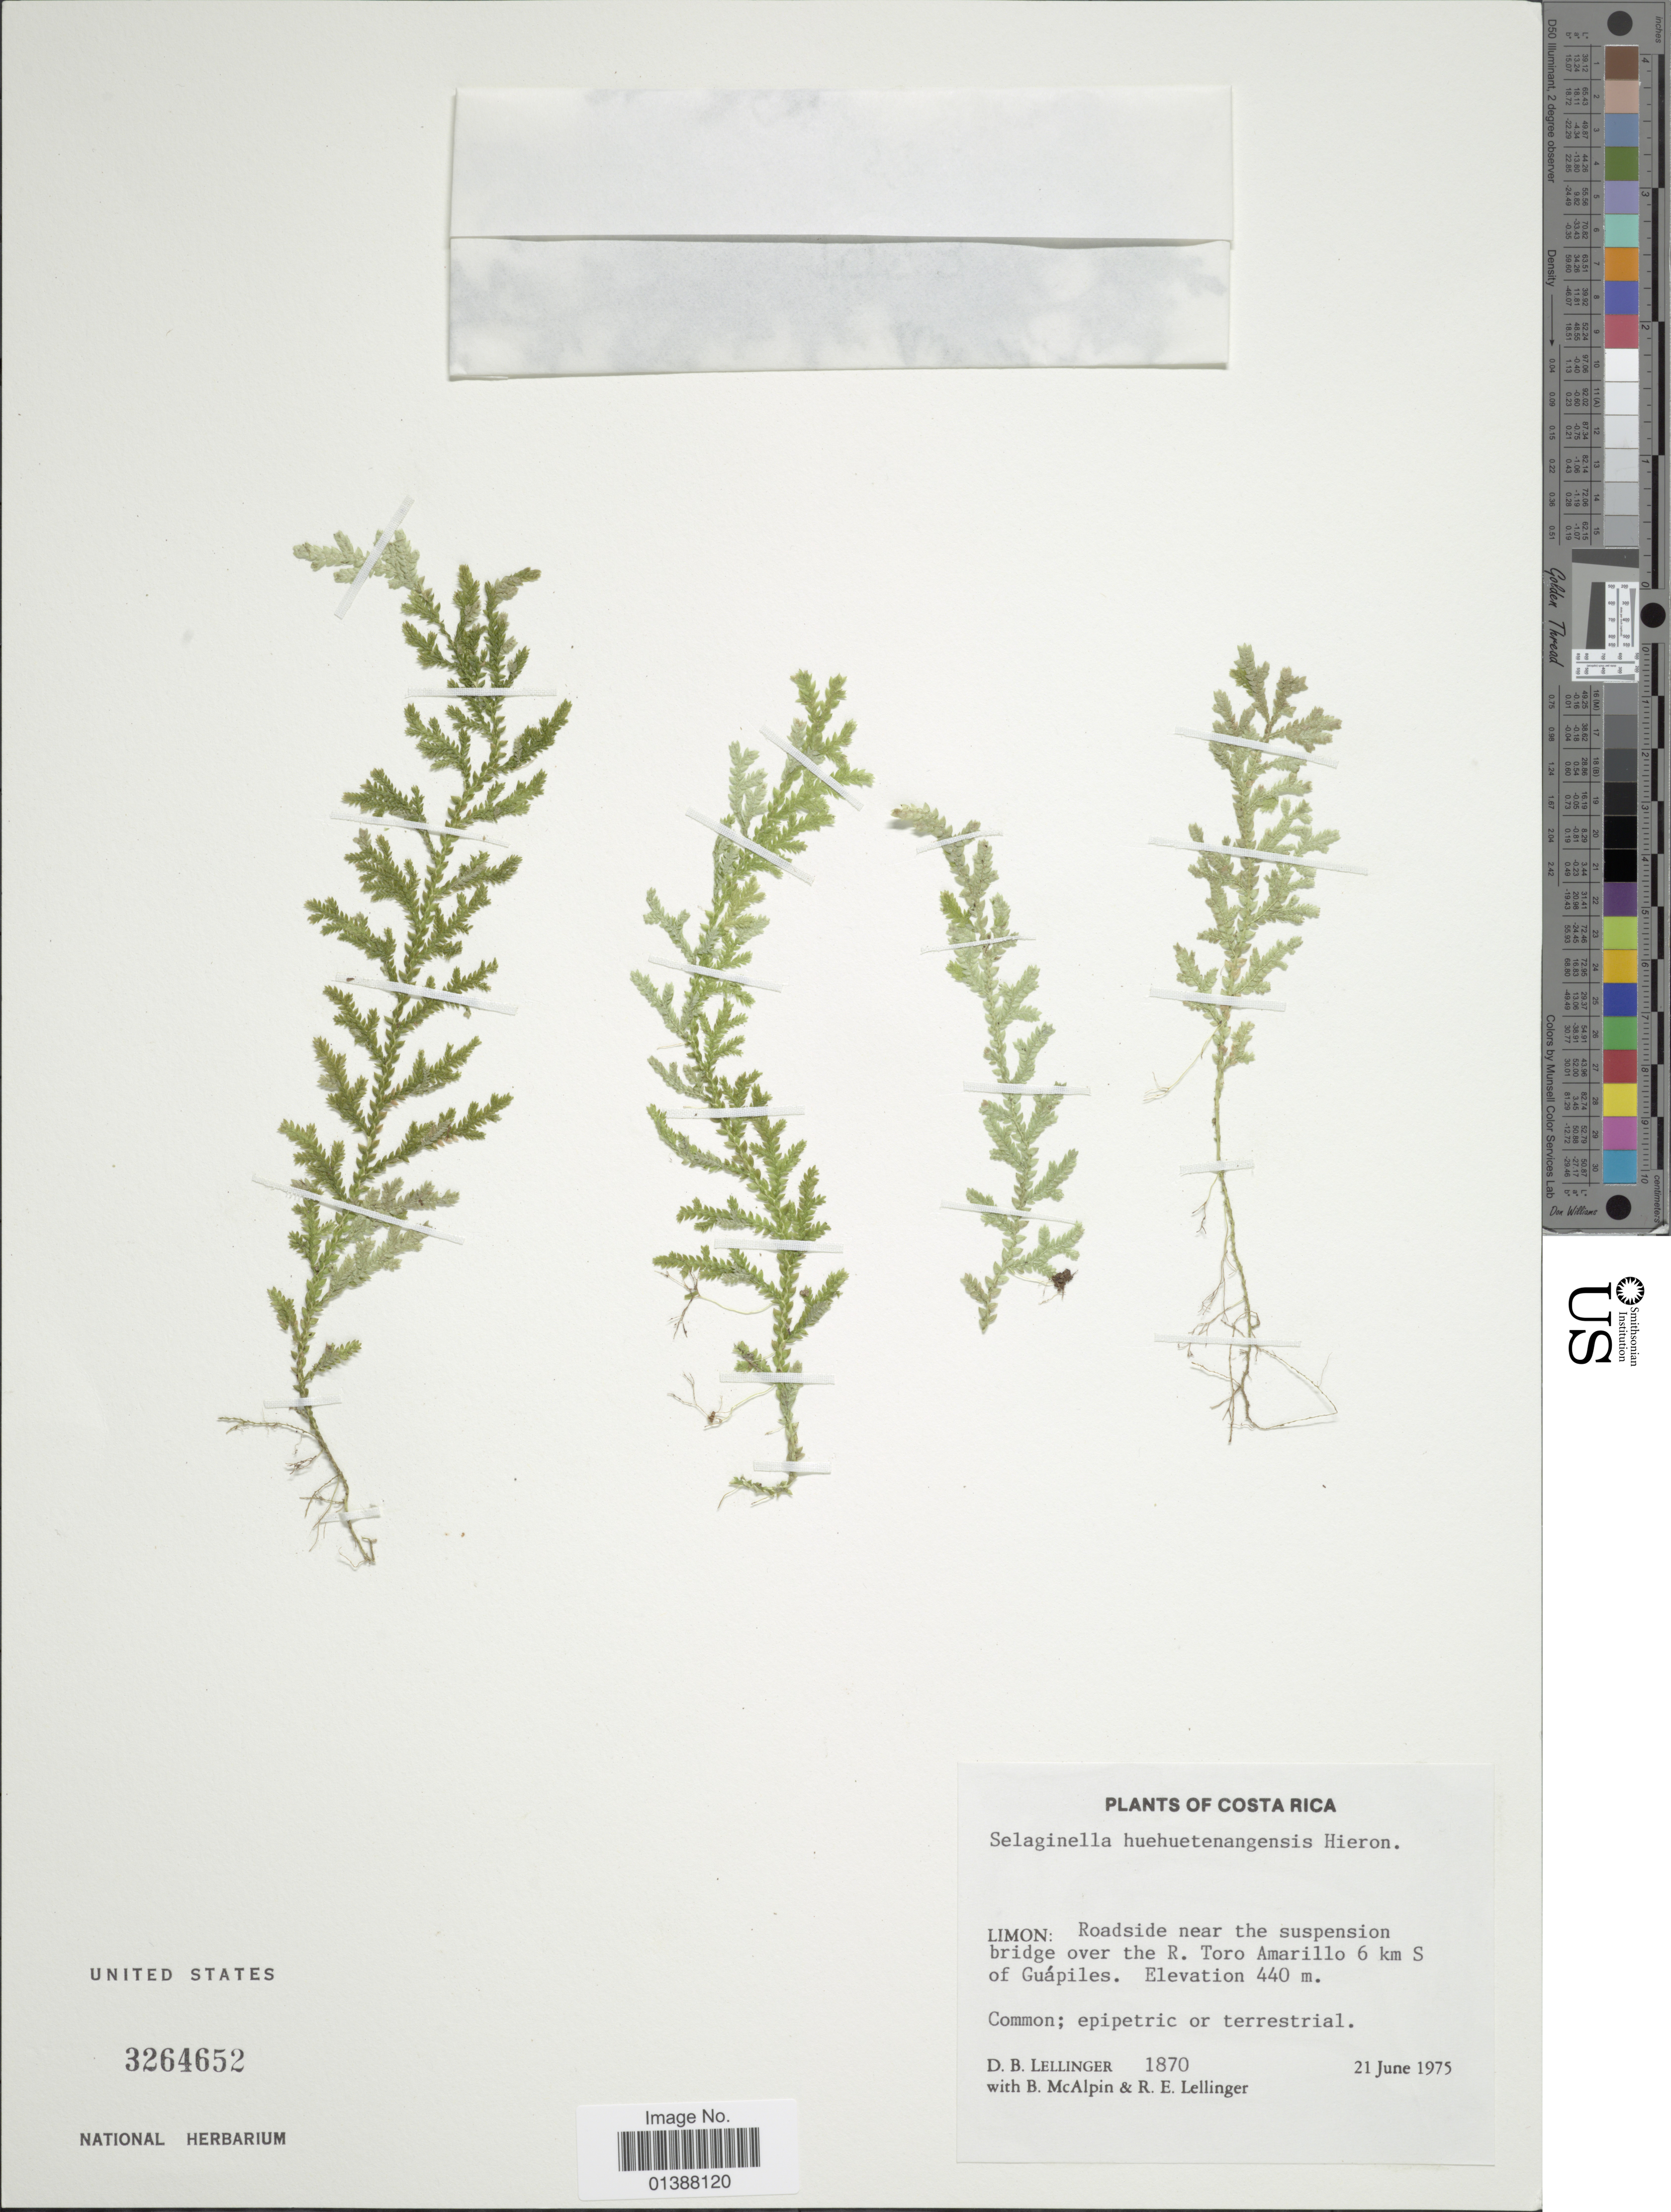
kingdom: Plantae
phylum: Tracheophyta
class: Lycopodiopsida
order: Selaginellales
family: Selaginellaceae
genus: Selaginella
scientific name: Selaginella huehuetenangensis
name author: Hieron.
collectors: D. B. Lellinger, B. Mcalpin & R. E. Lellinger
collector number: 1870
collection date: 1975-06-21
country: Costa Rica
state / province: Limón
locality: Roadside near the suspension bridge over the R Toro Amarillo 6 km S of Guápiles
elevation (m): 440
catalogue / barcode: US 3264652